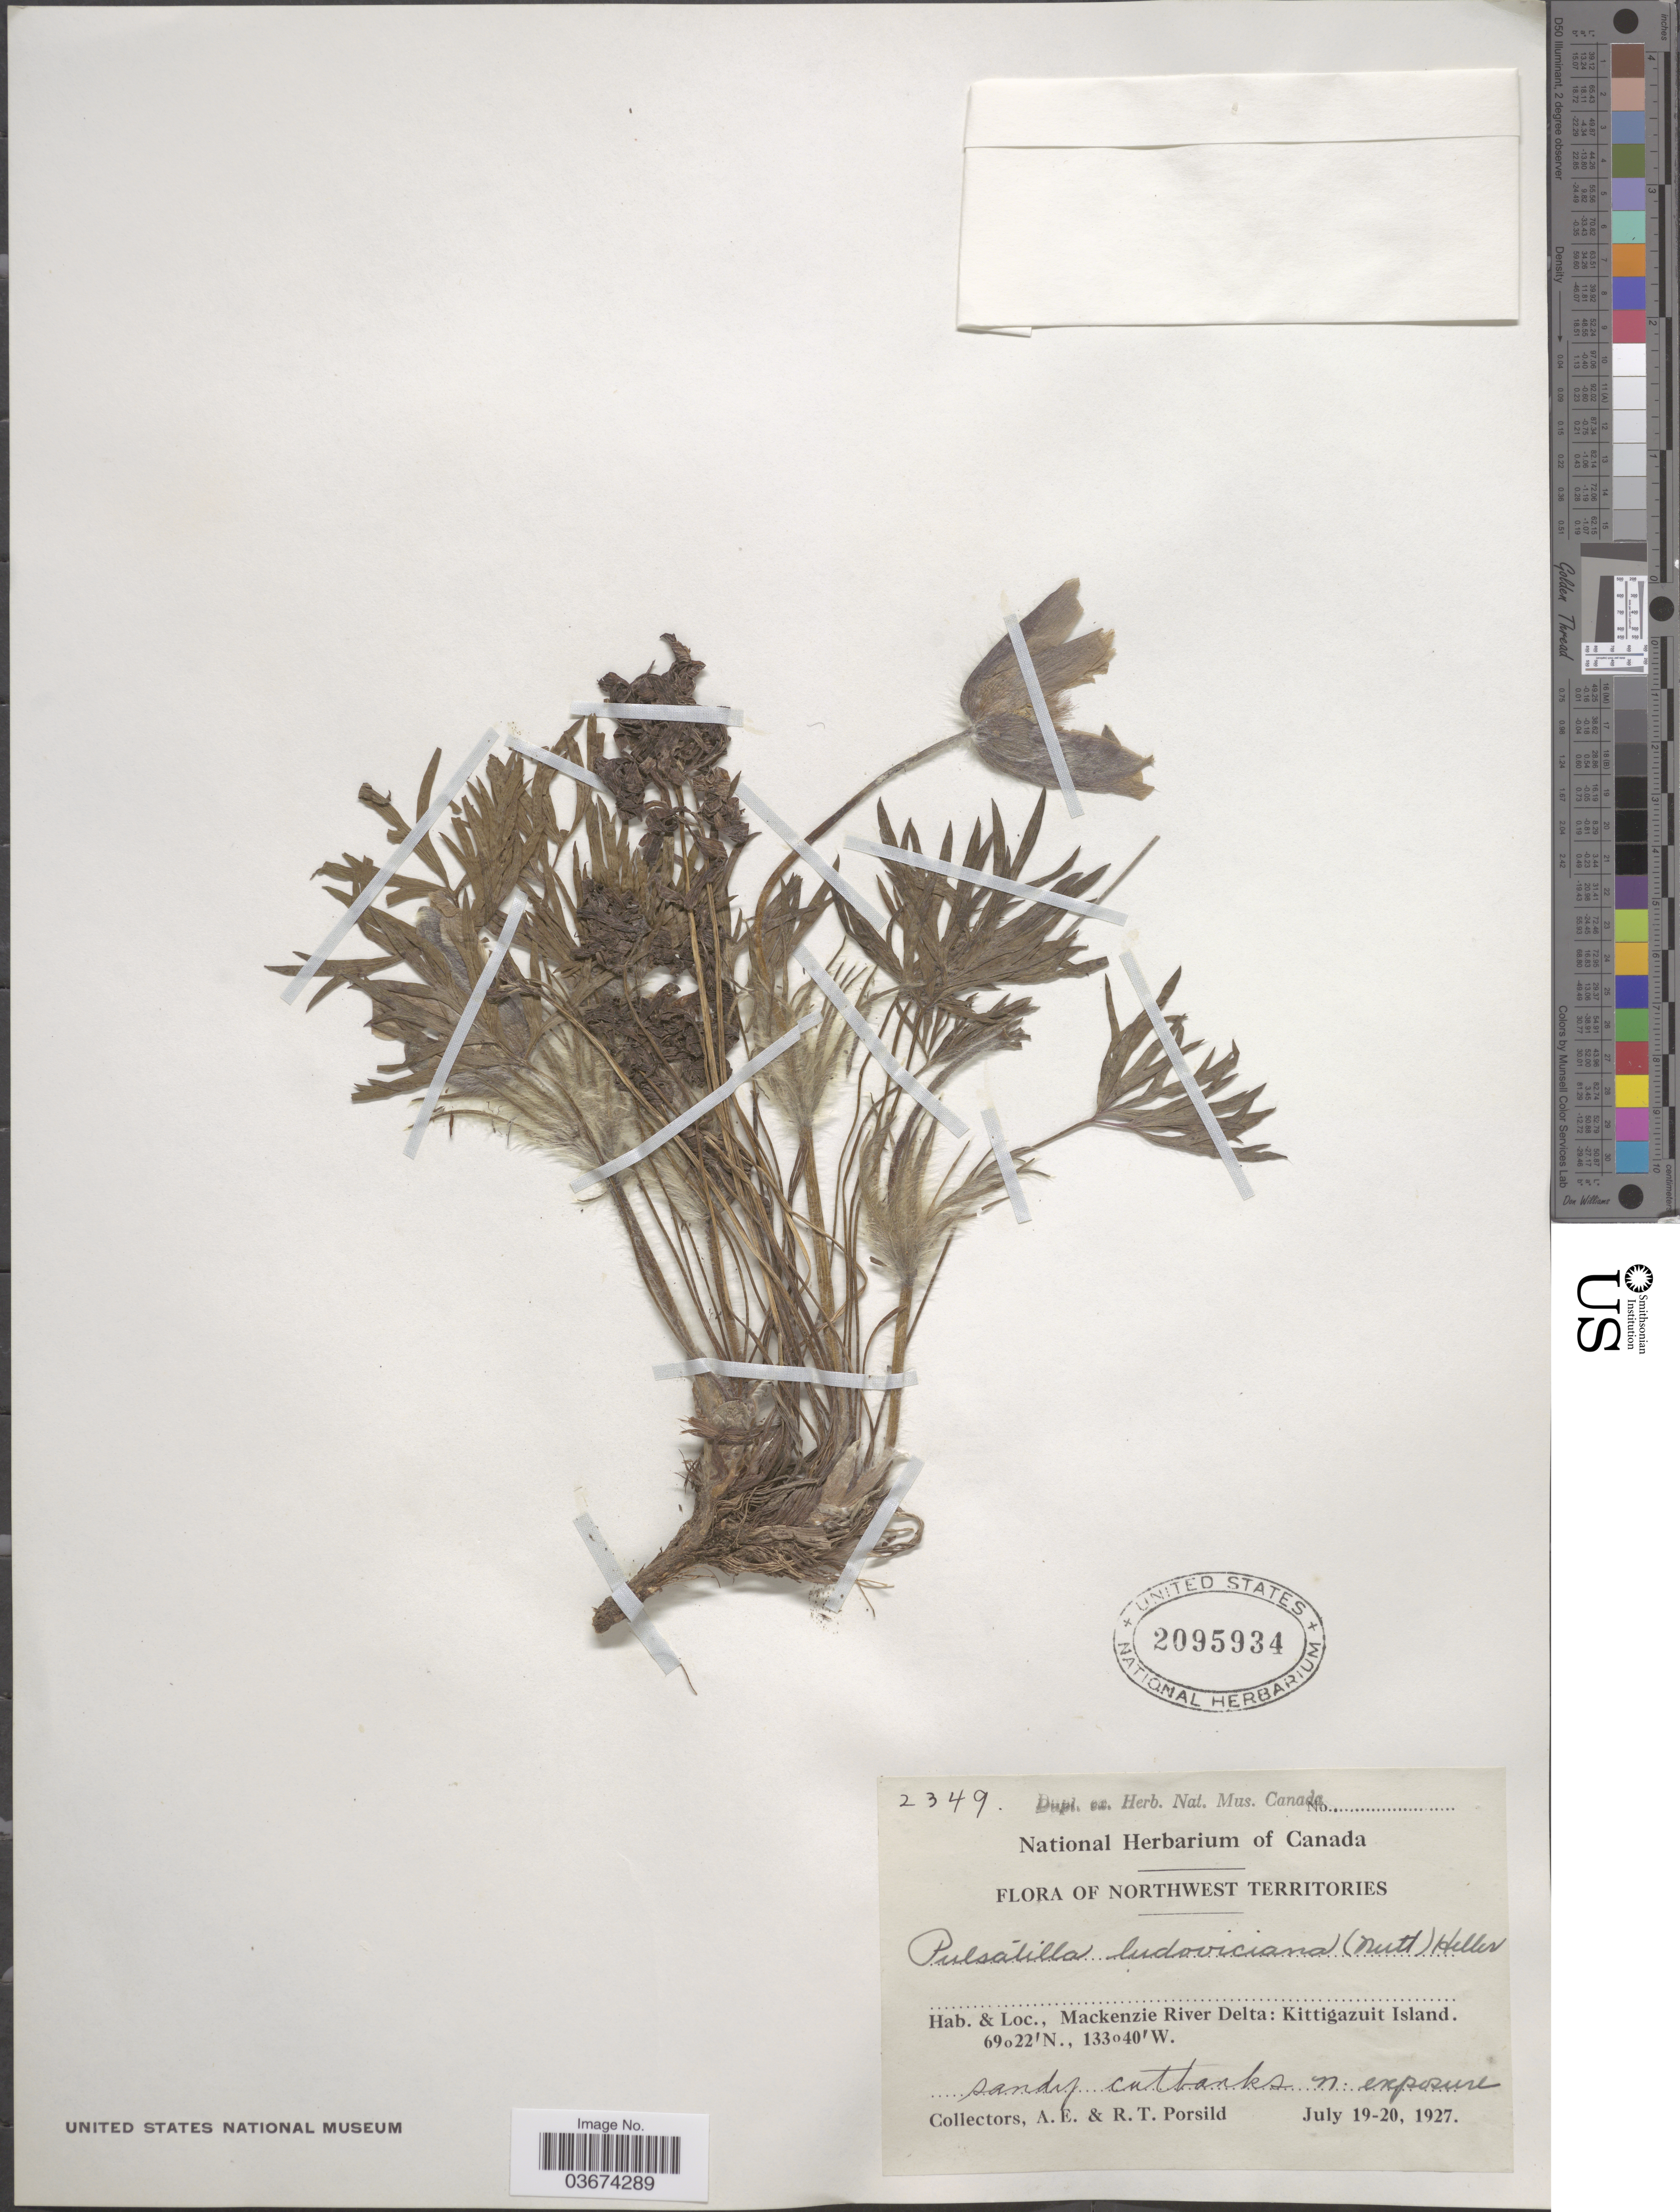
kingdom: Plantae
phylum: Tracheophyta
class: Magnoliopsida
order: Ranunculales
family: Ranunculaceae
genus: Pulsatilla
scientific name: Pulsatilla nuttalliana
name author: (DC.) Bercht. & J. Presl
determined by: Strong, Mark T., (BOT), Smithsonian Institution - National Museum of Natural History (UNITED STATES)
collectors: A. E. Porsild & R. T. Porsild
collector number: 2349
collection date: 1927-07-19/1927-07-20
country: Canada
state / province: Northwest Territories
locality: Mackenzie River Delta: Kittigazuit Island.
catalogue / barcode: US 2095934